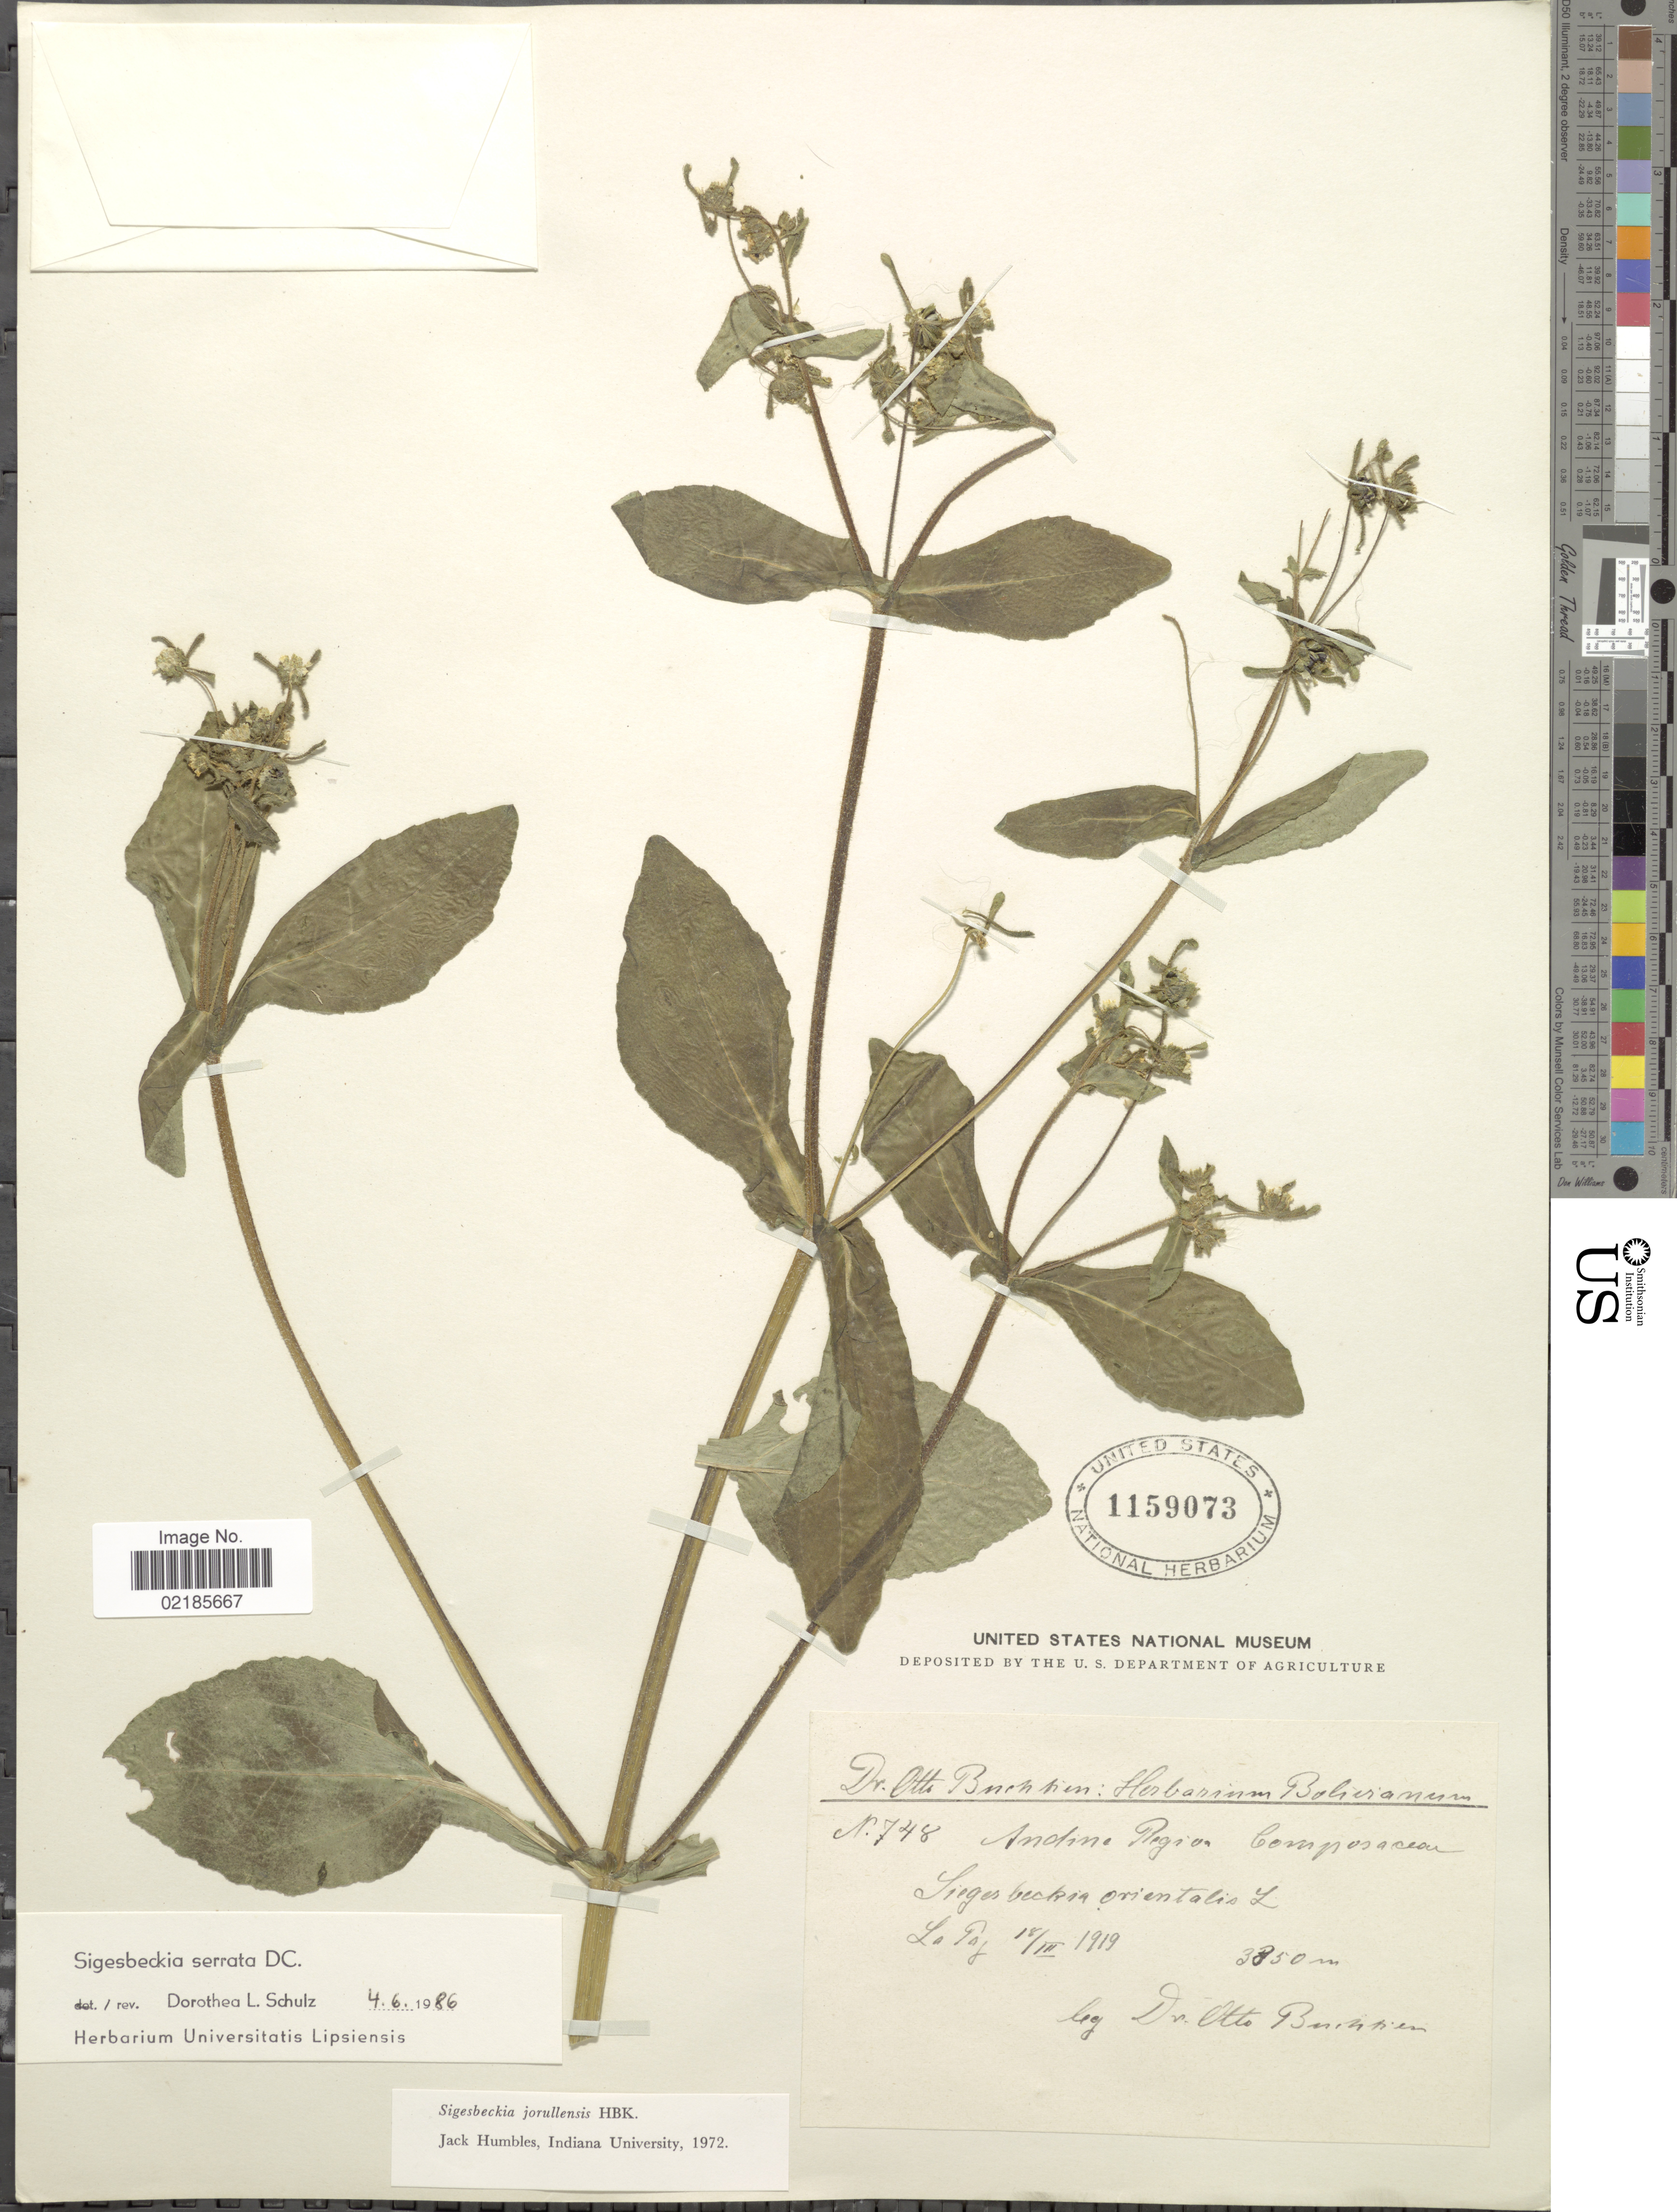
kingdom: Plantae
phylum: Tracheophyta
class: Magnoliopsida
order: Asterales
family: Asteraceae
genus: Sigesbeckia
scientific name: Sigesbeckia jorullensis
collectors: O. Buchtien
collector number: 748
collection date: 1919-03-18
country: Bolivia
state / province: La Paz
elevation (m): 3350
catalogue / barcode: US 1159073